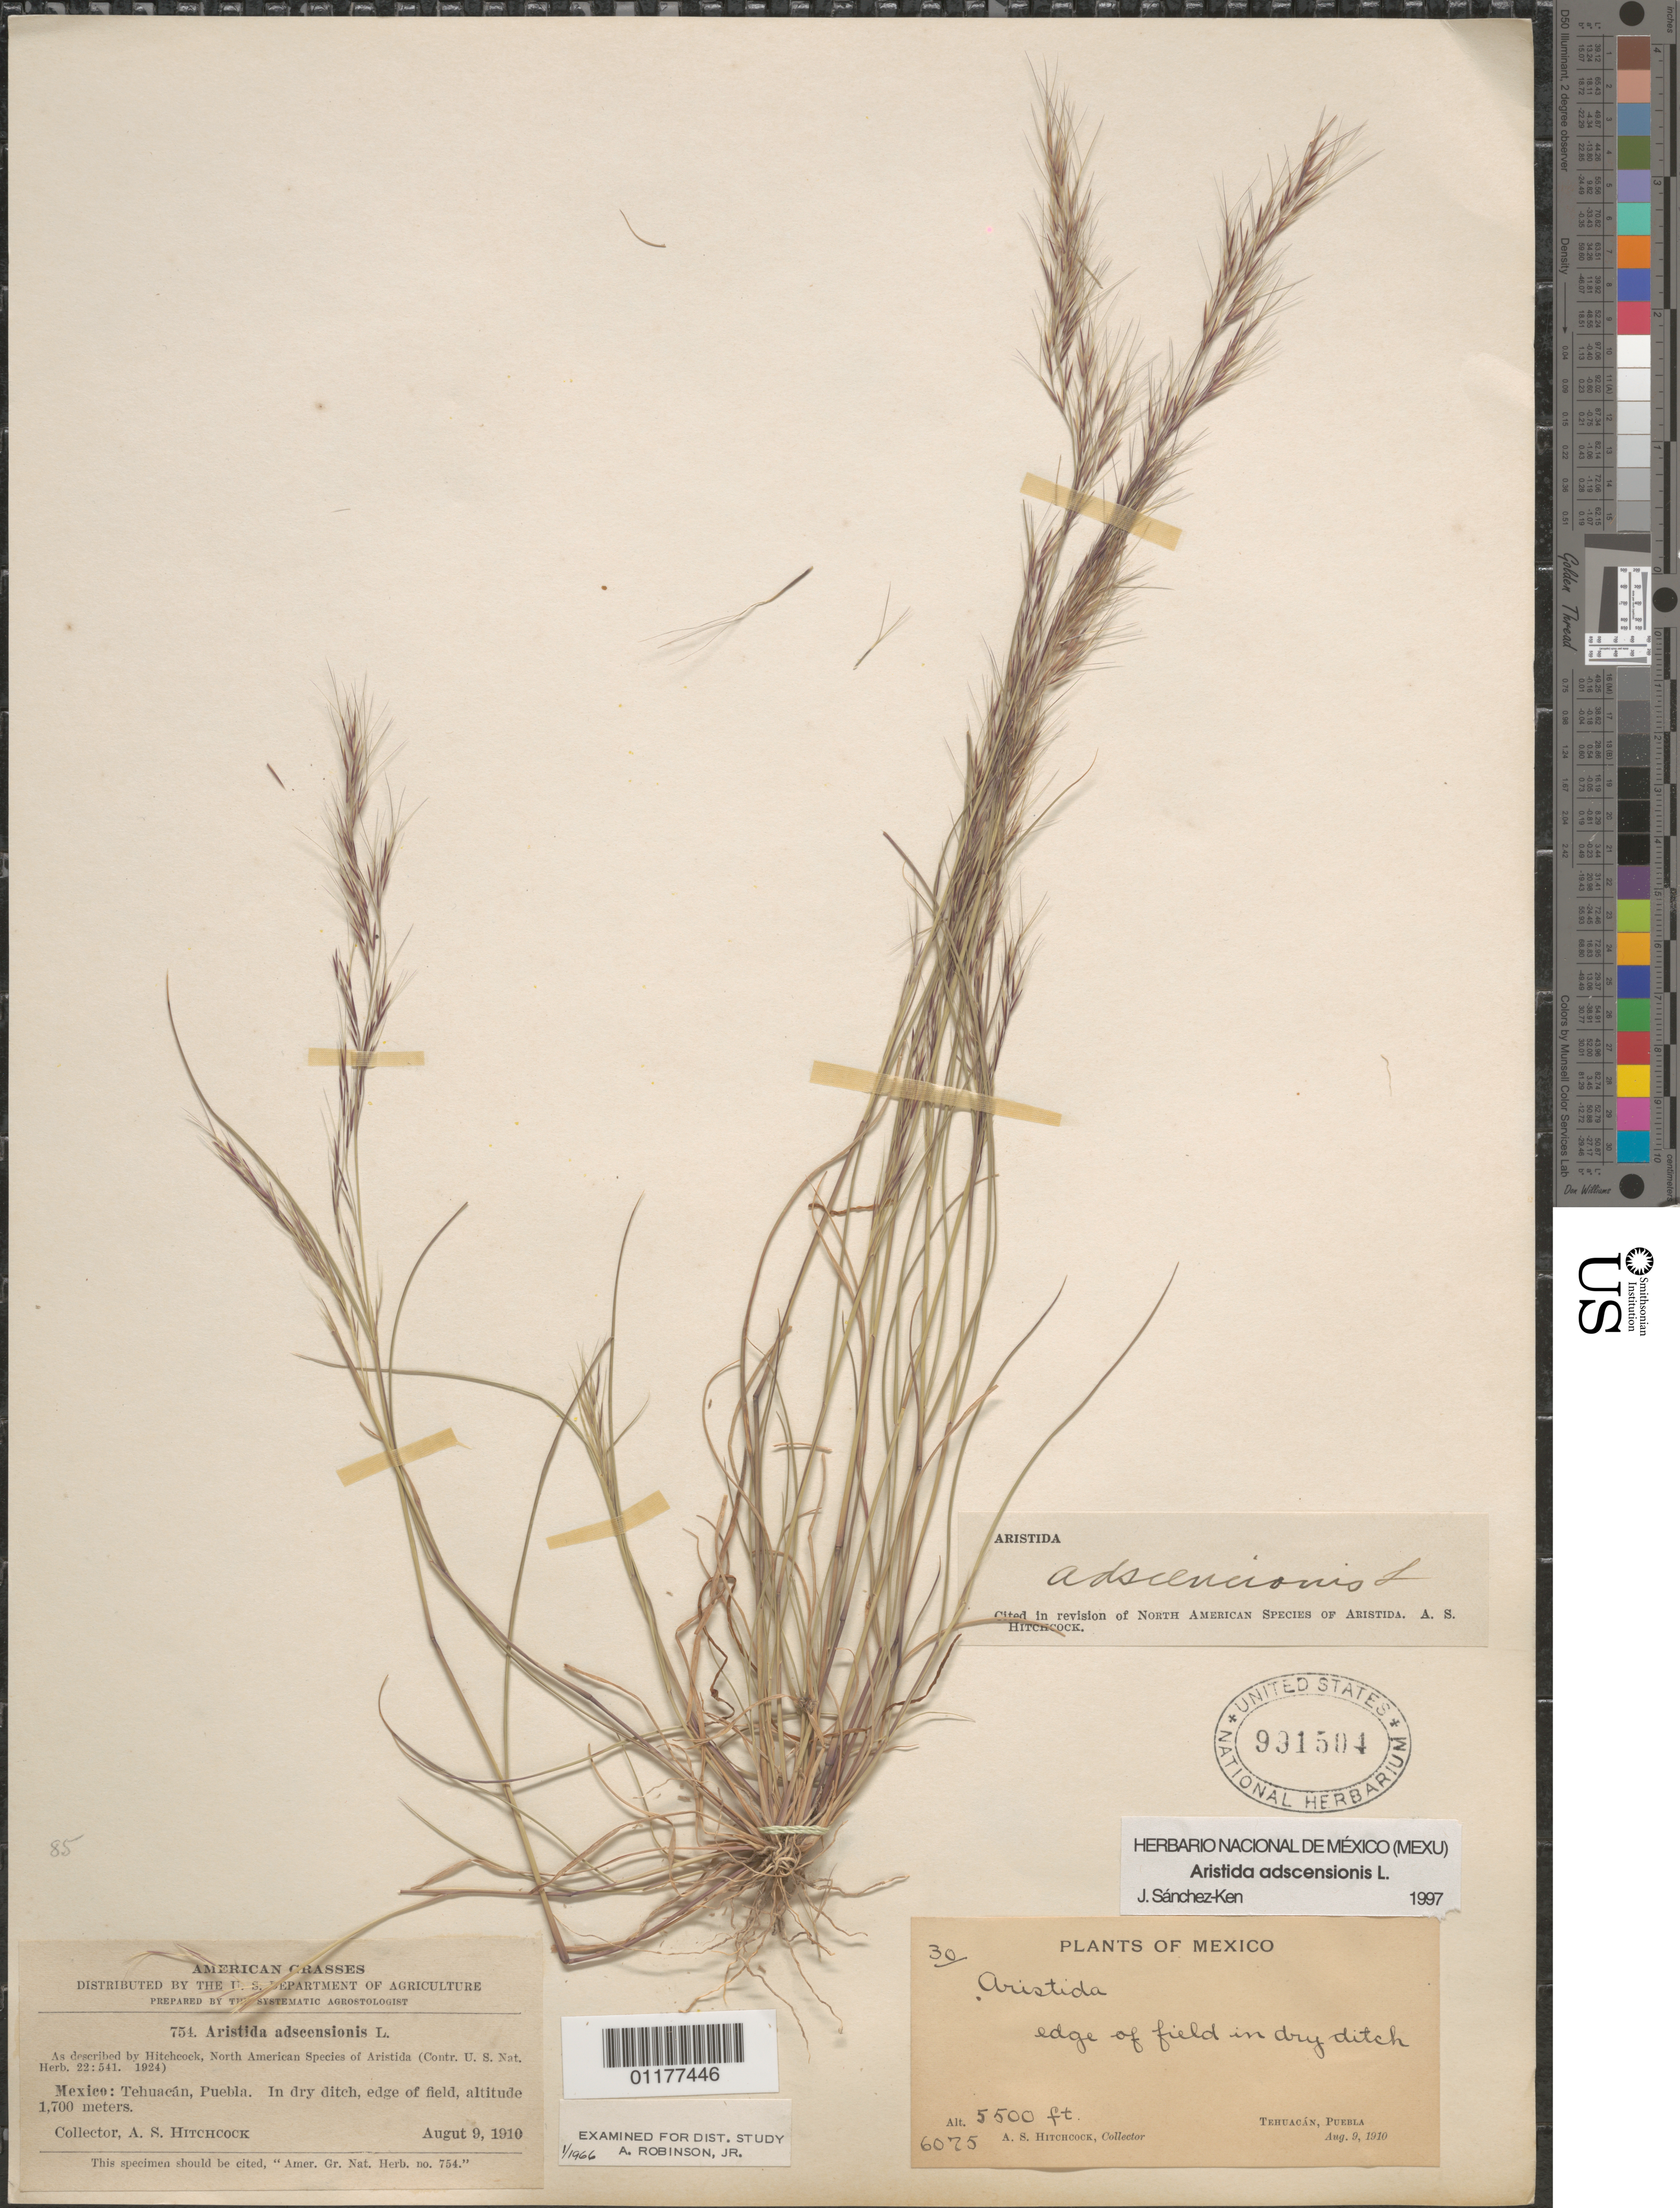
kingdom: Plantae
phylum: Tracheophyta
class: Liliopsida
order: Poales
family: Poaceae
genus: Aristida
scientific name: Aristida laxa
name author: Cav.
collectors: A. S. Hitchcock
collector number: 6075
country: Mexico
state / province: Puebla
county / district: Tehuacán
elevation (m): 1676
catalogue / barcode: US 991504